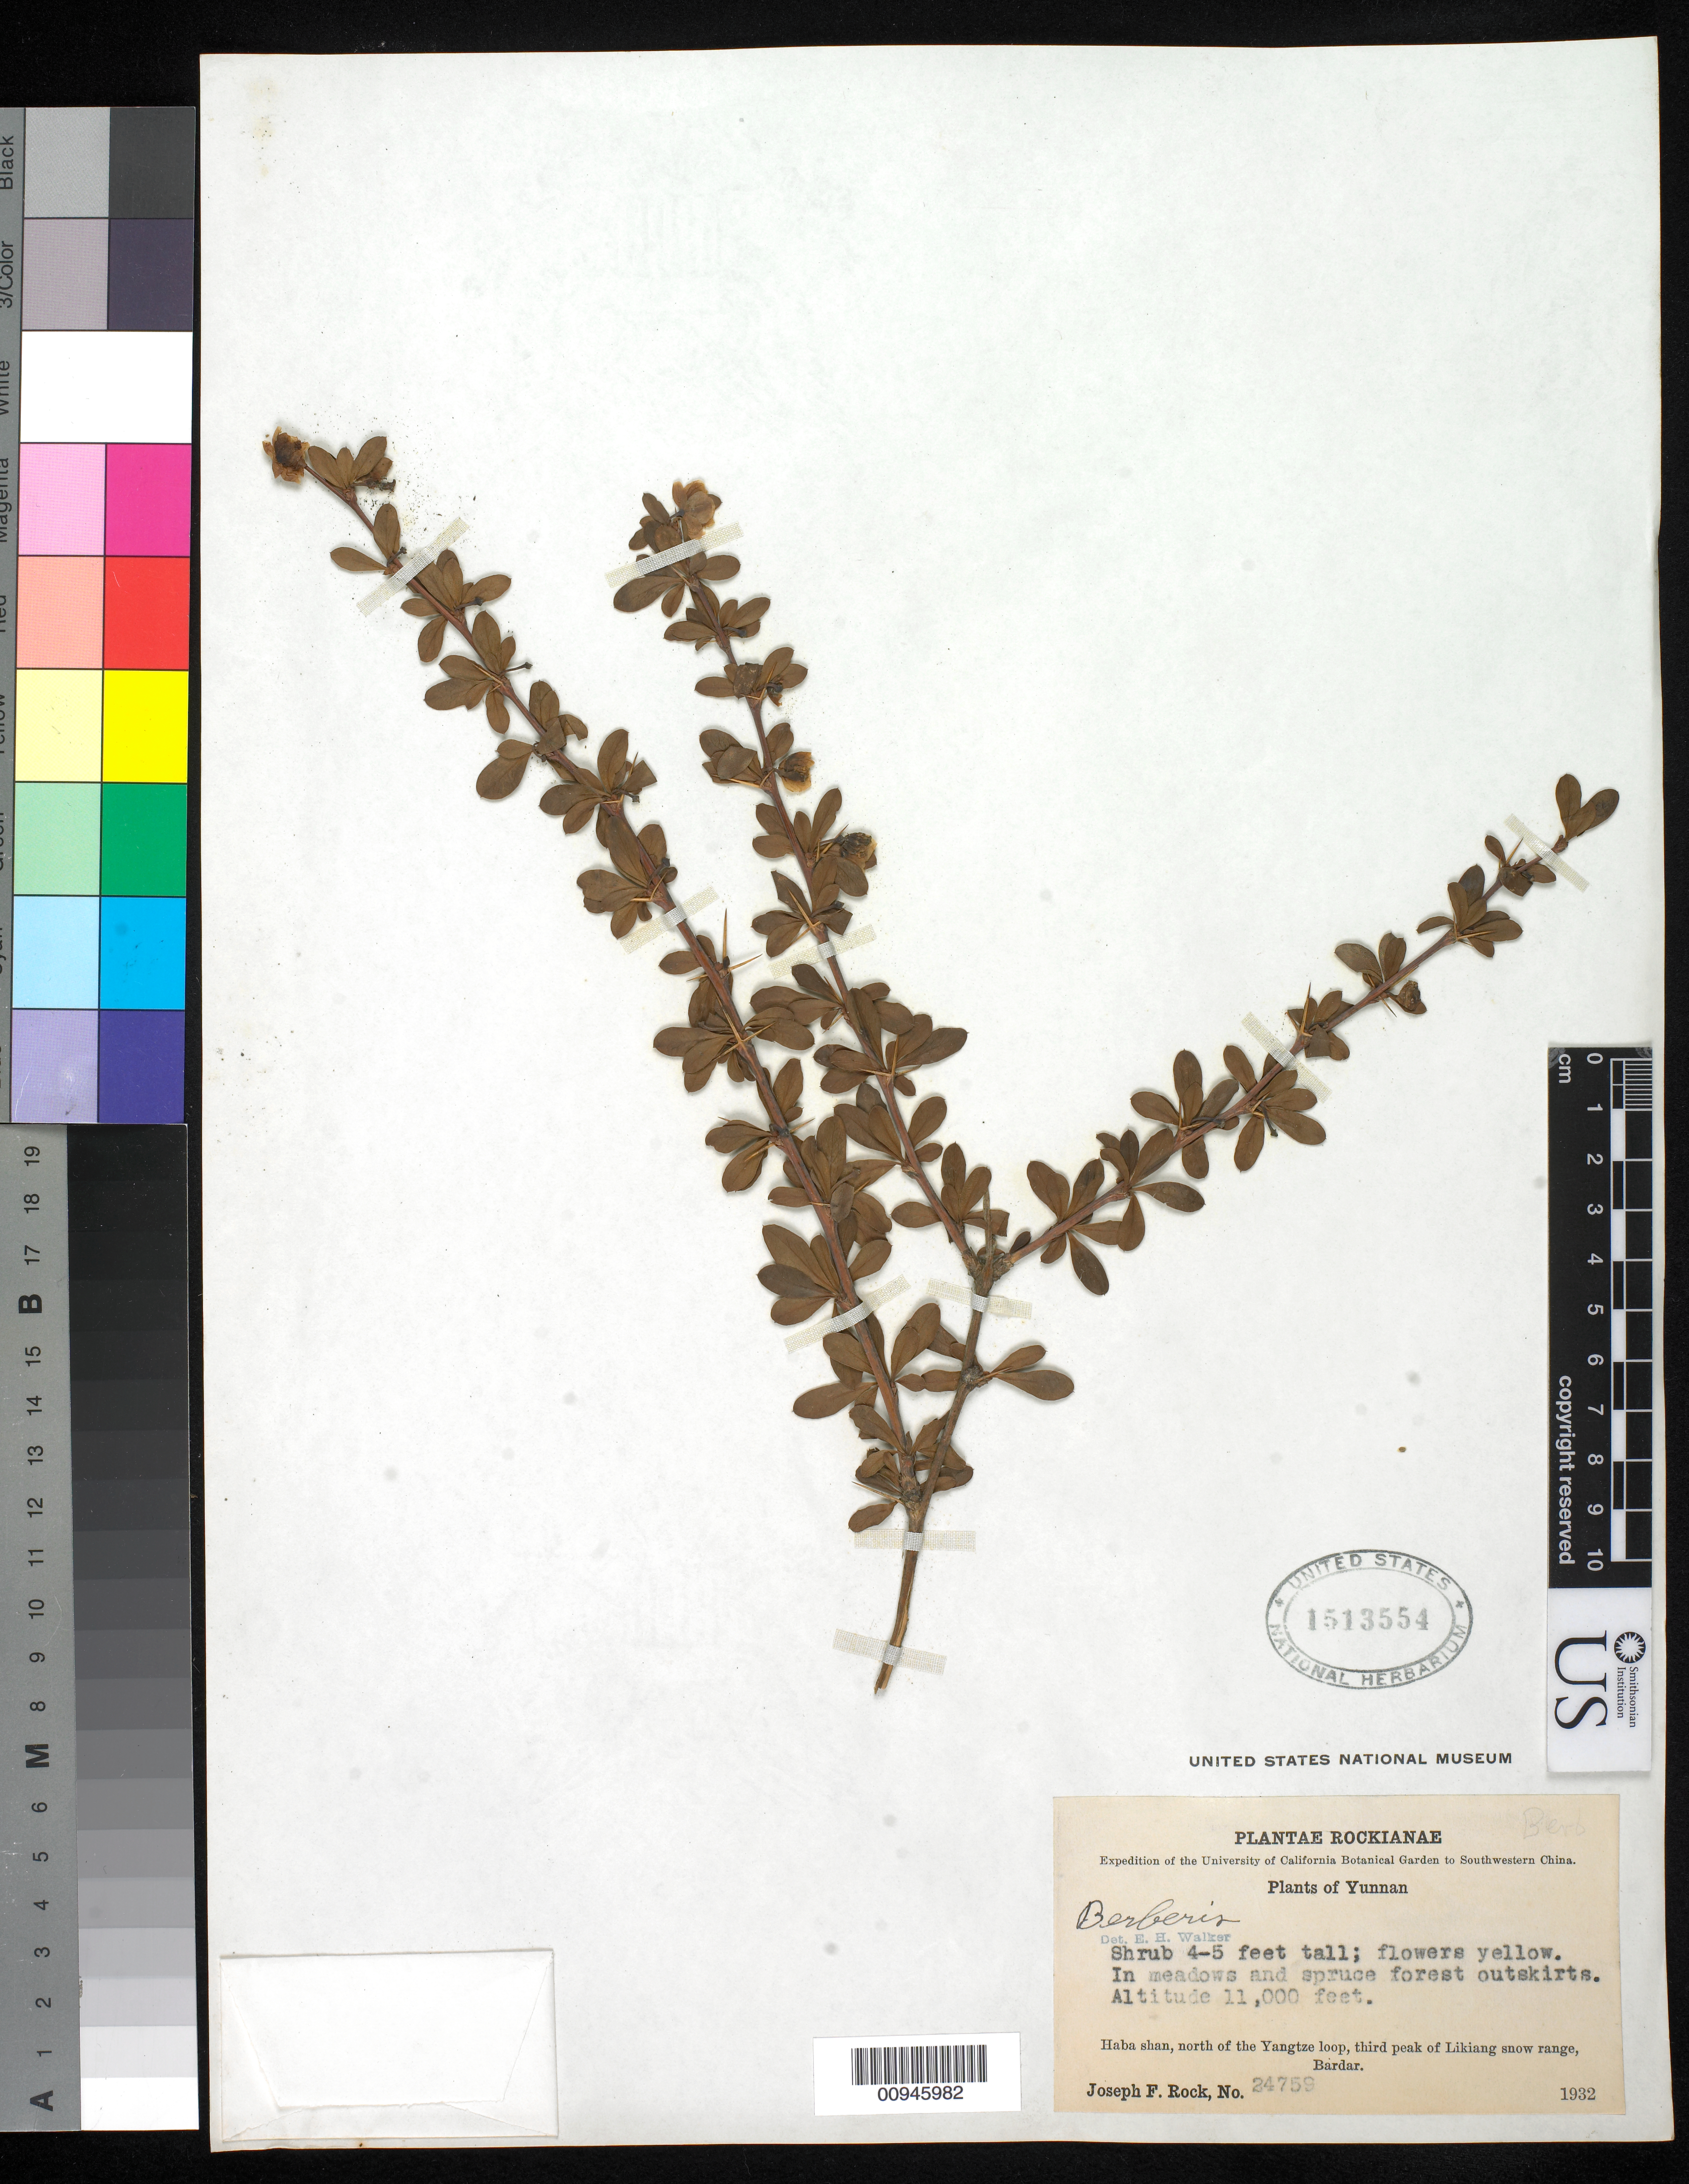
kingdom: Plantae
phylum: Tracheophyta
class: Magnoliopsida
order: Ranunculales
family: Berberidaceae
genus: Berberis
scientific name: Berberis sp.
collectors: J. F. Rock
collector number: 24759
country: China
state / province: Yunnan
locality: Haba Shan, N of Yangtze loop, third peak of Likiang snow range, Bardar.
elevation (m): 3353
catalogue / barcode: US 1513554